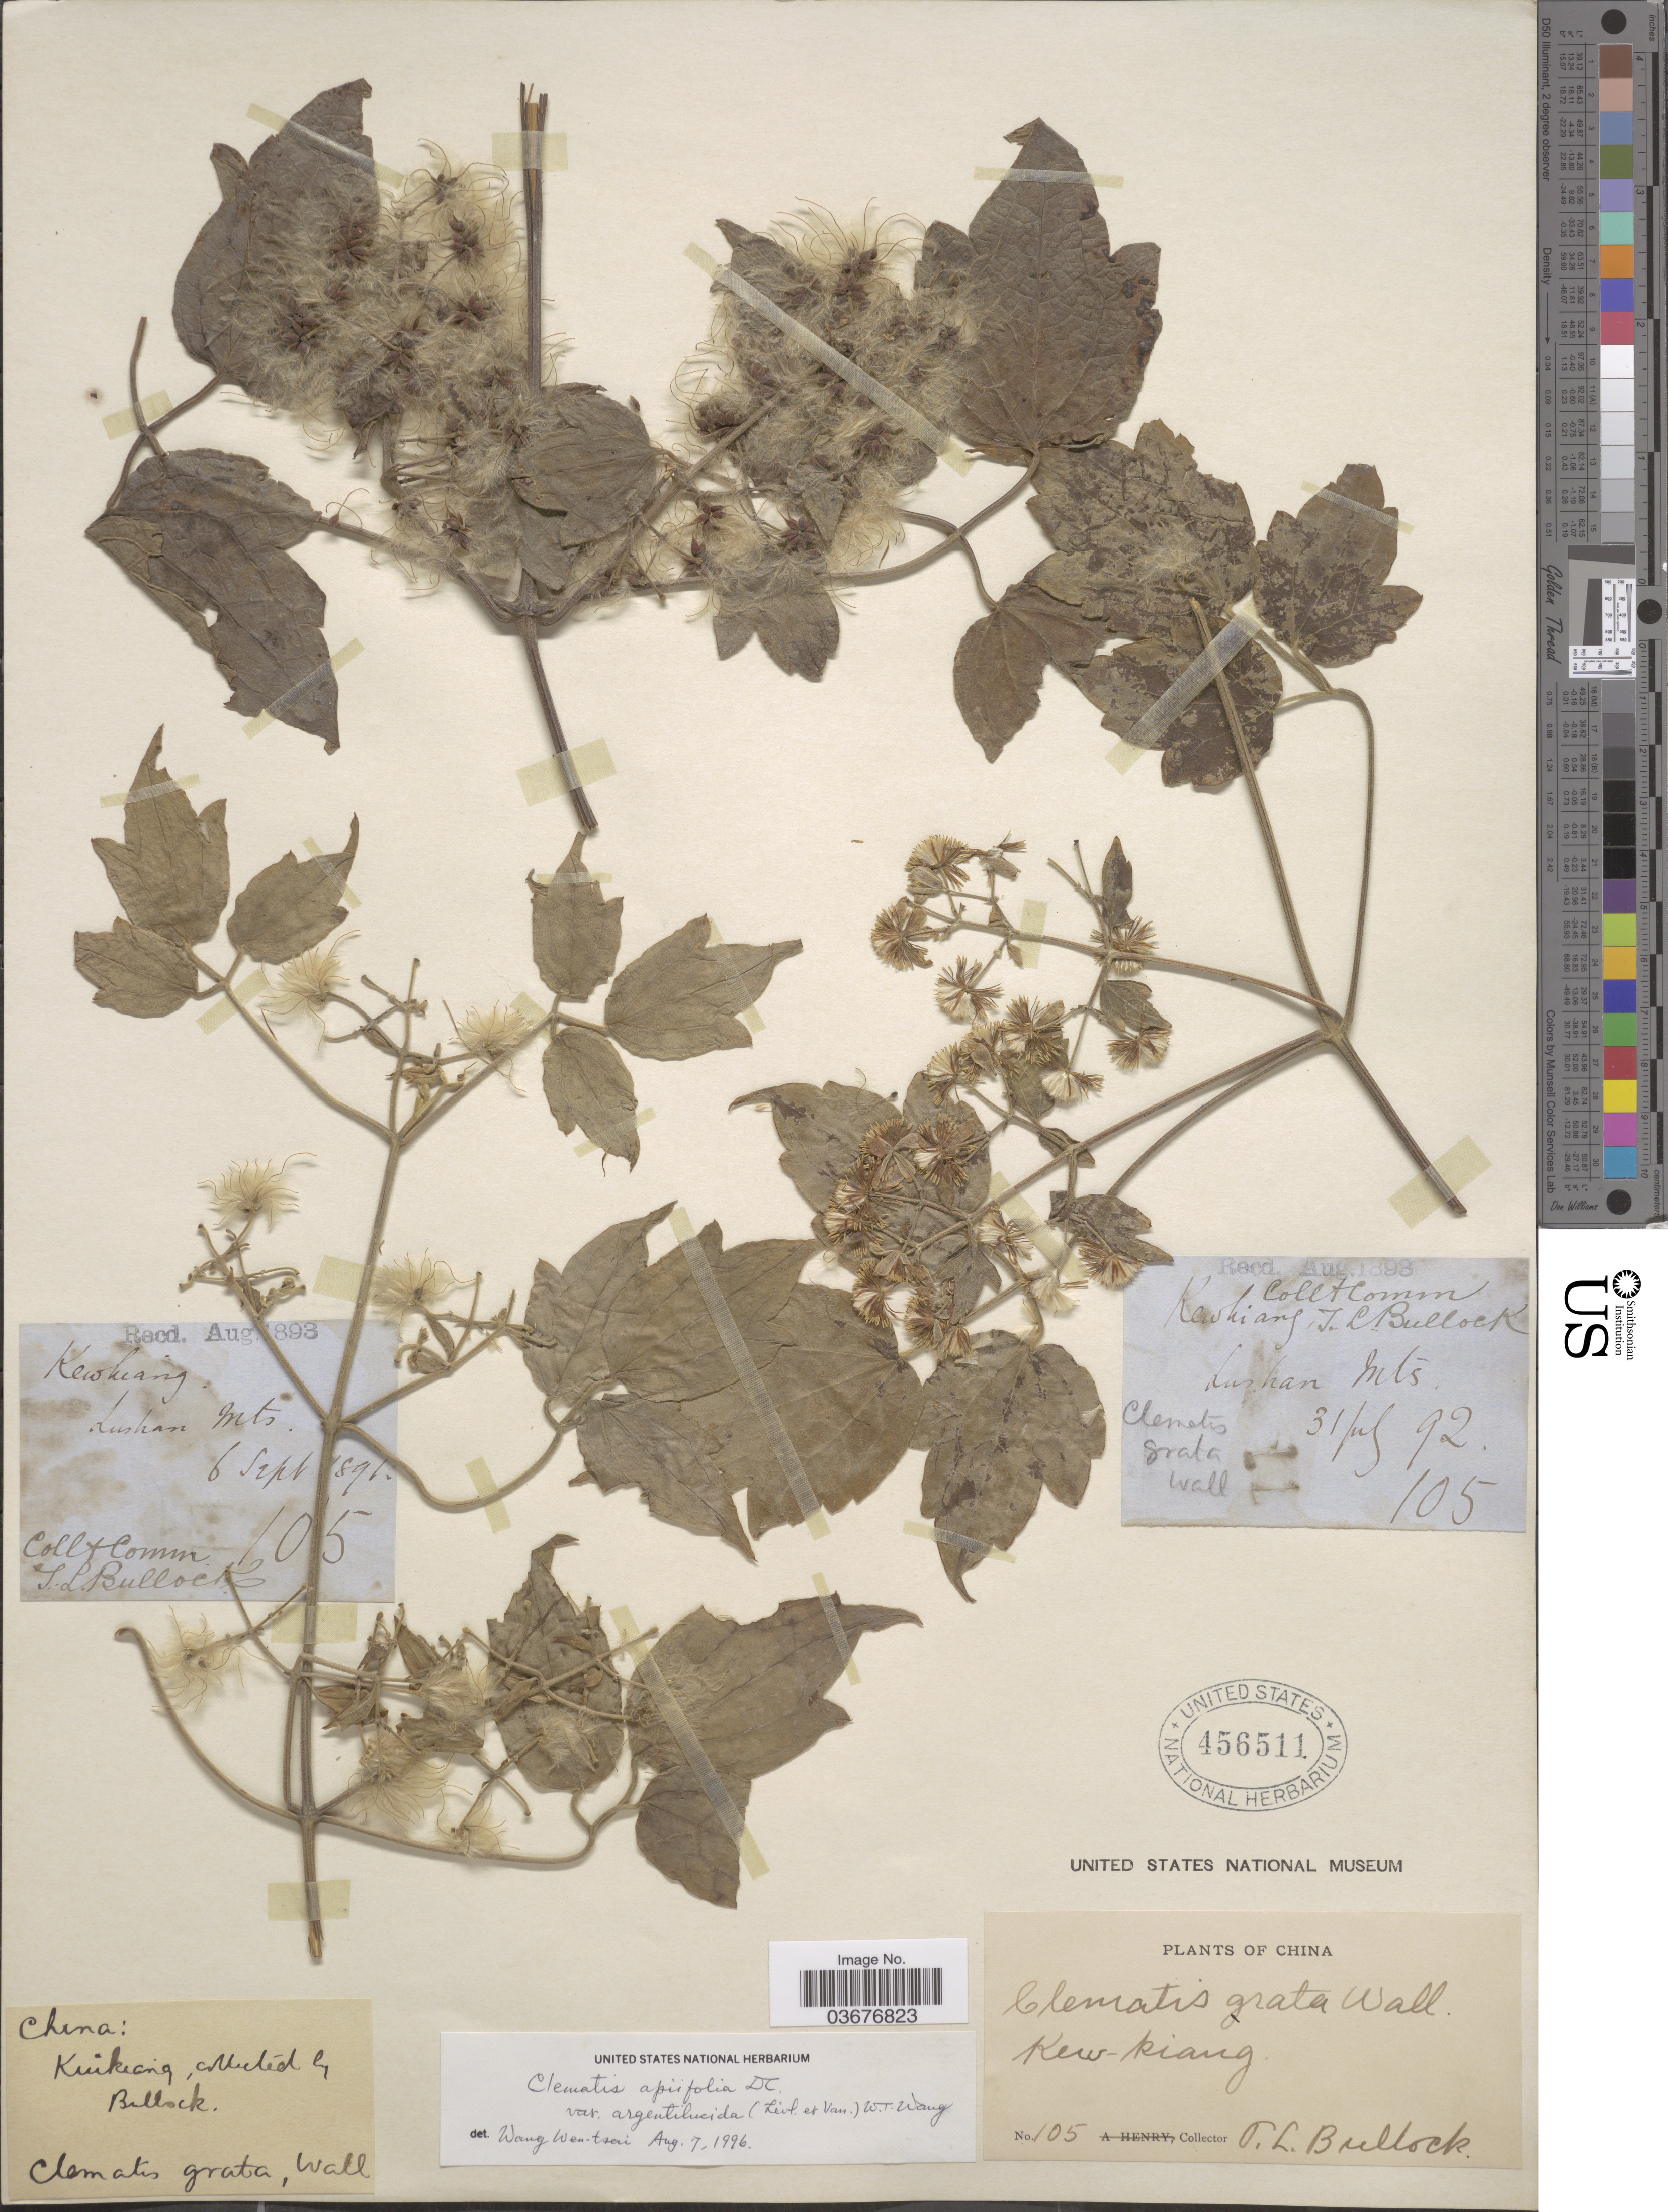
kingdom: Plantae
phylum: Tracheophyta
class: Magnoliopsida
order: Ranunculales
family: Ranunculaceae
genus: Clematis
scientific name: Clematis apiifolia var. argentilucida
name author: (H. Lév. & Vaniot) W.T. Wang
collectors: T. L. Bullock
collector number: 105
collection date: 1891-09-06/1892-07-31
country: China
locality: Lushan Mts. Kuikiang. Kew-kiang.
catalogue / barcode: US 456511